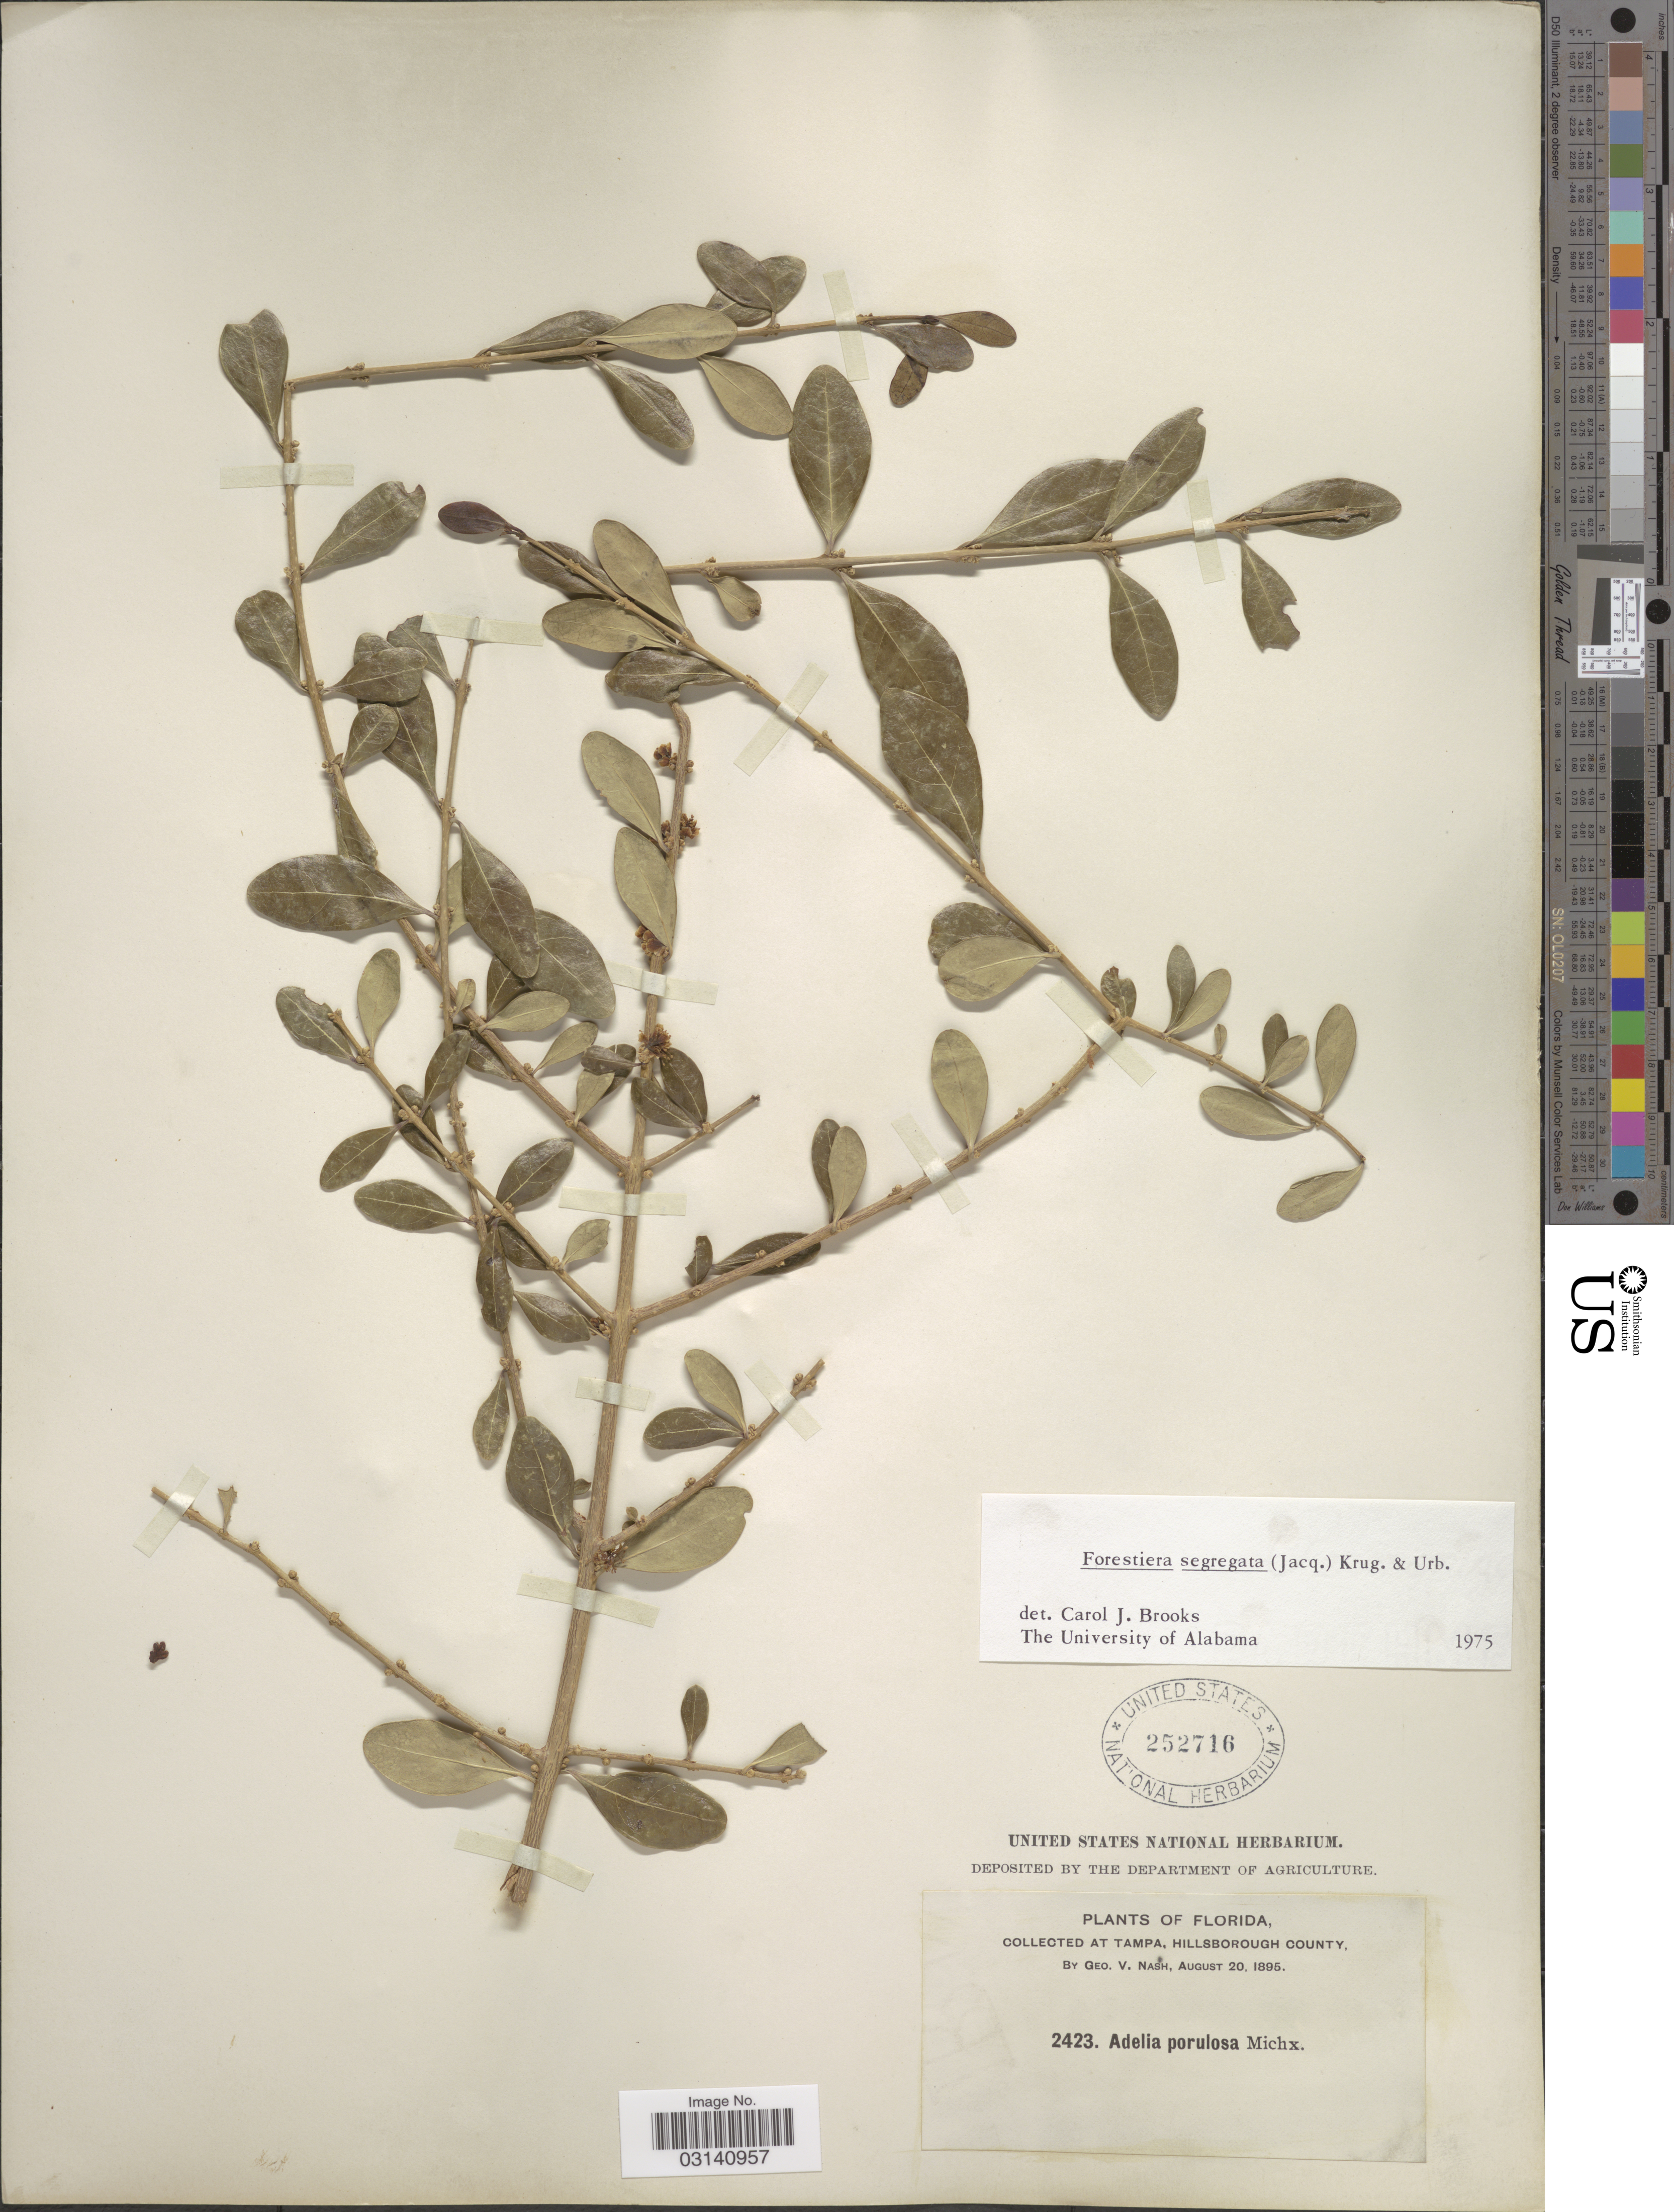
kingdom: Plantae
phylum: Tracheophyta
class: Magnoliopsida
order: Lamiales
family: Oleaceae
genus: Forestiera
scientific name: Forestiera segregata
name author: (Jacq.) Krug & Urb.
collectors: G. V. Nash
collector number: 2423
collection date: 1895-08-20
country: United States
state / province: Florida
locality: Tampa, Hillsborough County.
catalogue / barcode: US 252716